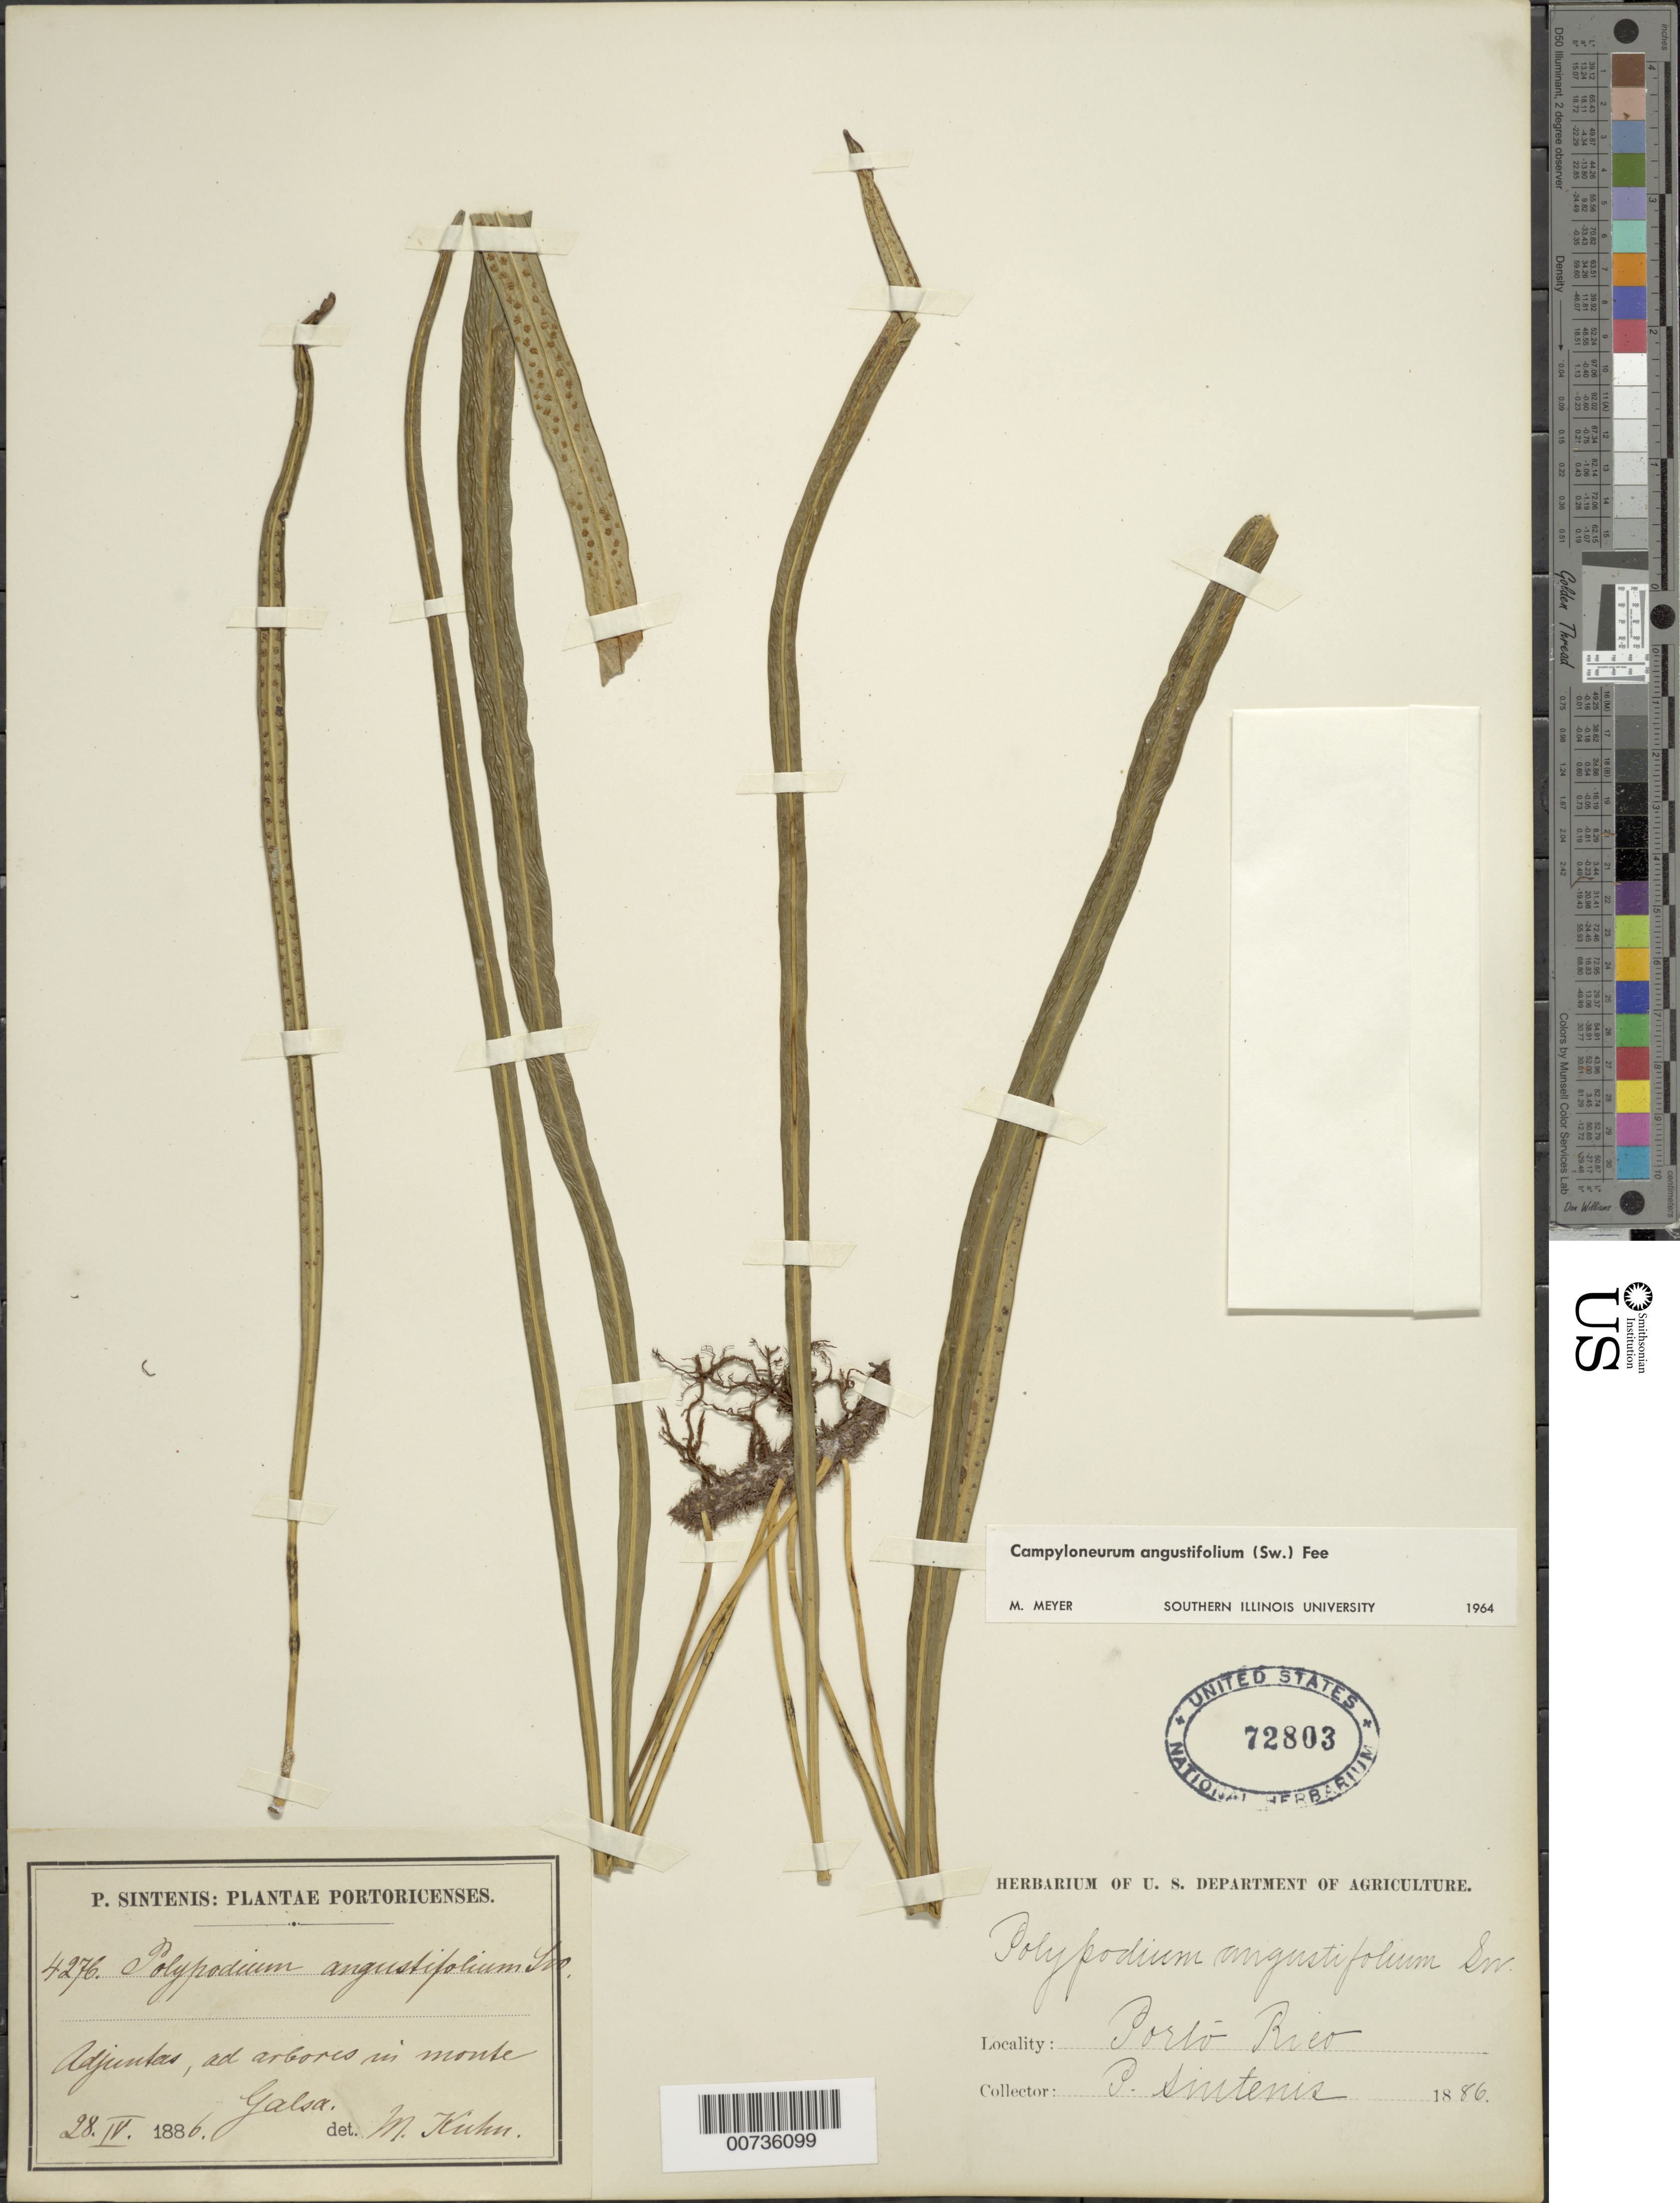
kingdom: Plantae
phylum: Tracheophyta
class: Polypodiopsida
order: Polypodiales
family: Polypodiaceae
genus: Campyloneurum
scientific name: Campyloneurum angustifolium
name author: (Sw.) Fée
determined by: Meyer, M.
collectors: P. Sintenis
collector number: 4276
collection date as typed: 28 Apr 1886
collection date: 1886-04-28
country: Puerto Rico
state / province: Adjuntas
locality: Adjuntas, Monte Garzas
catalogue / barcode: US 72803